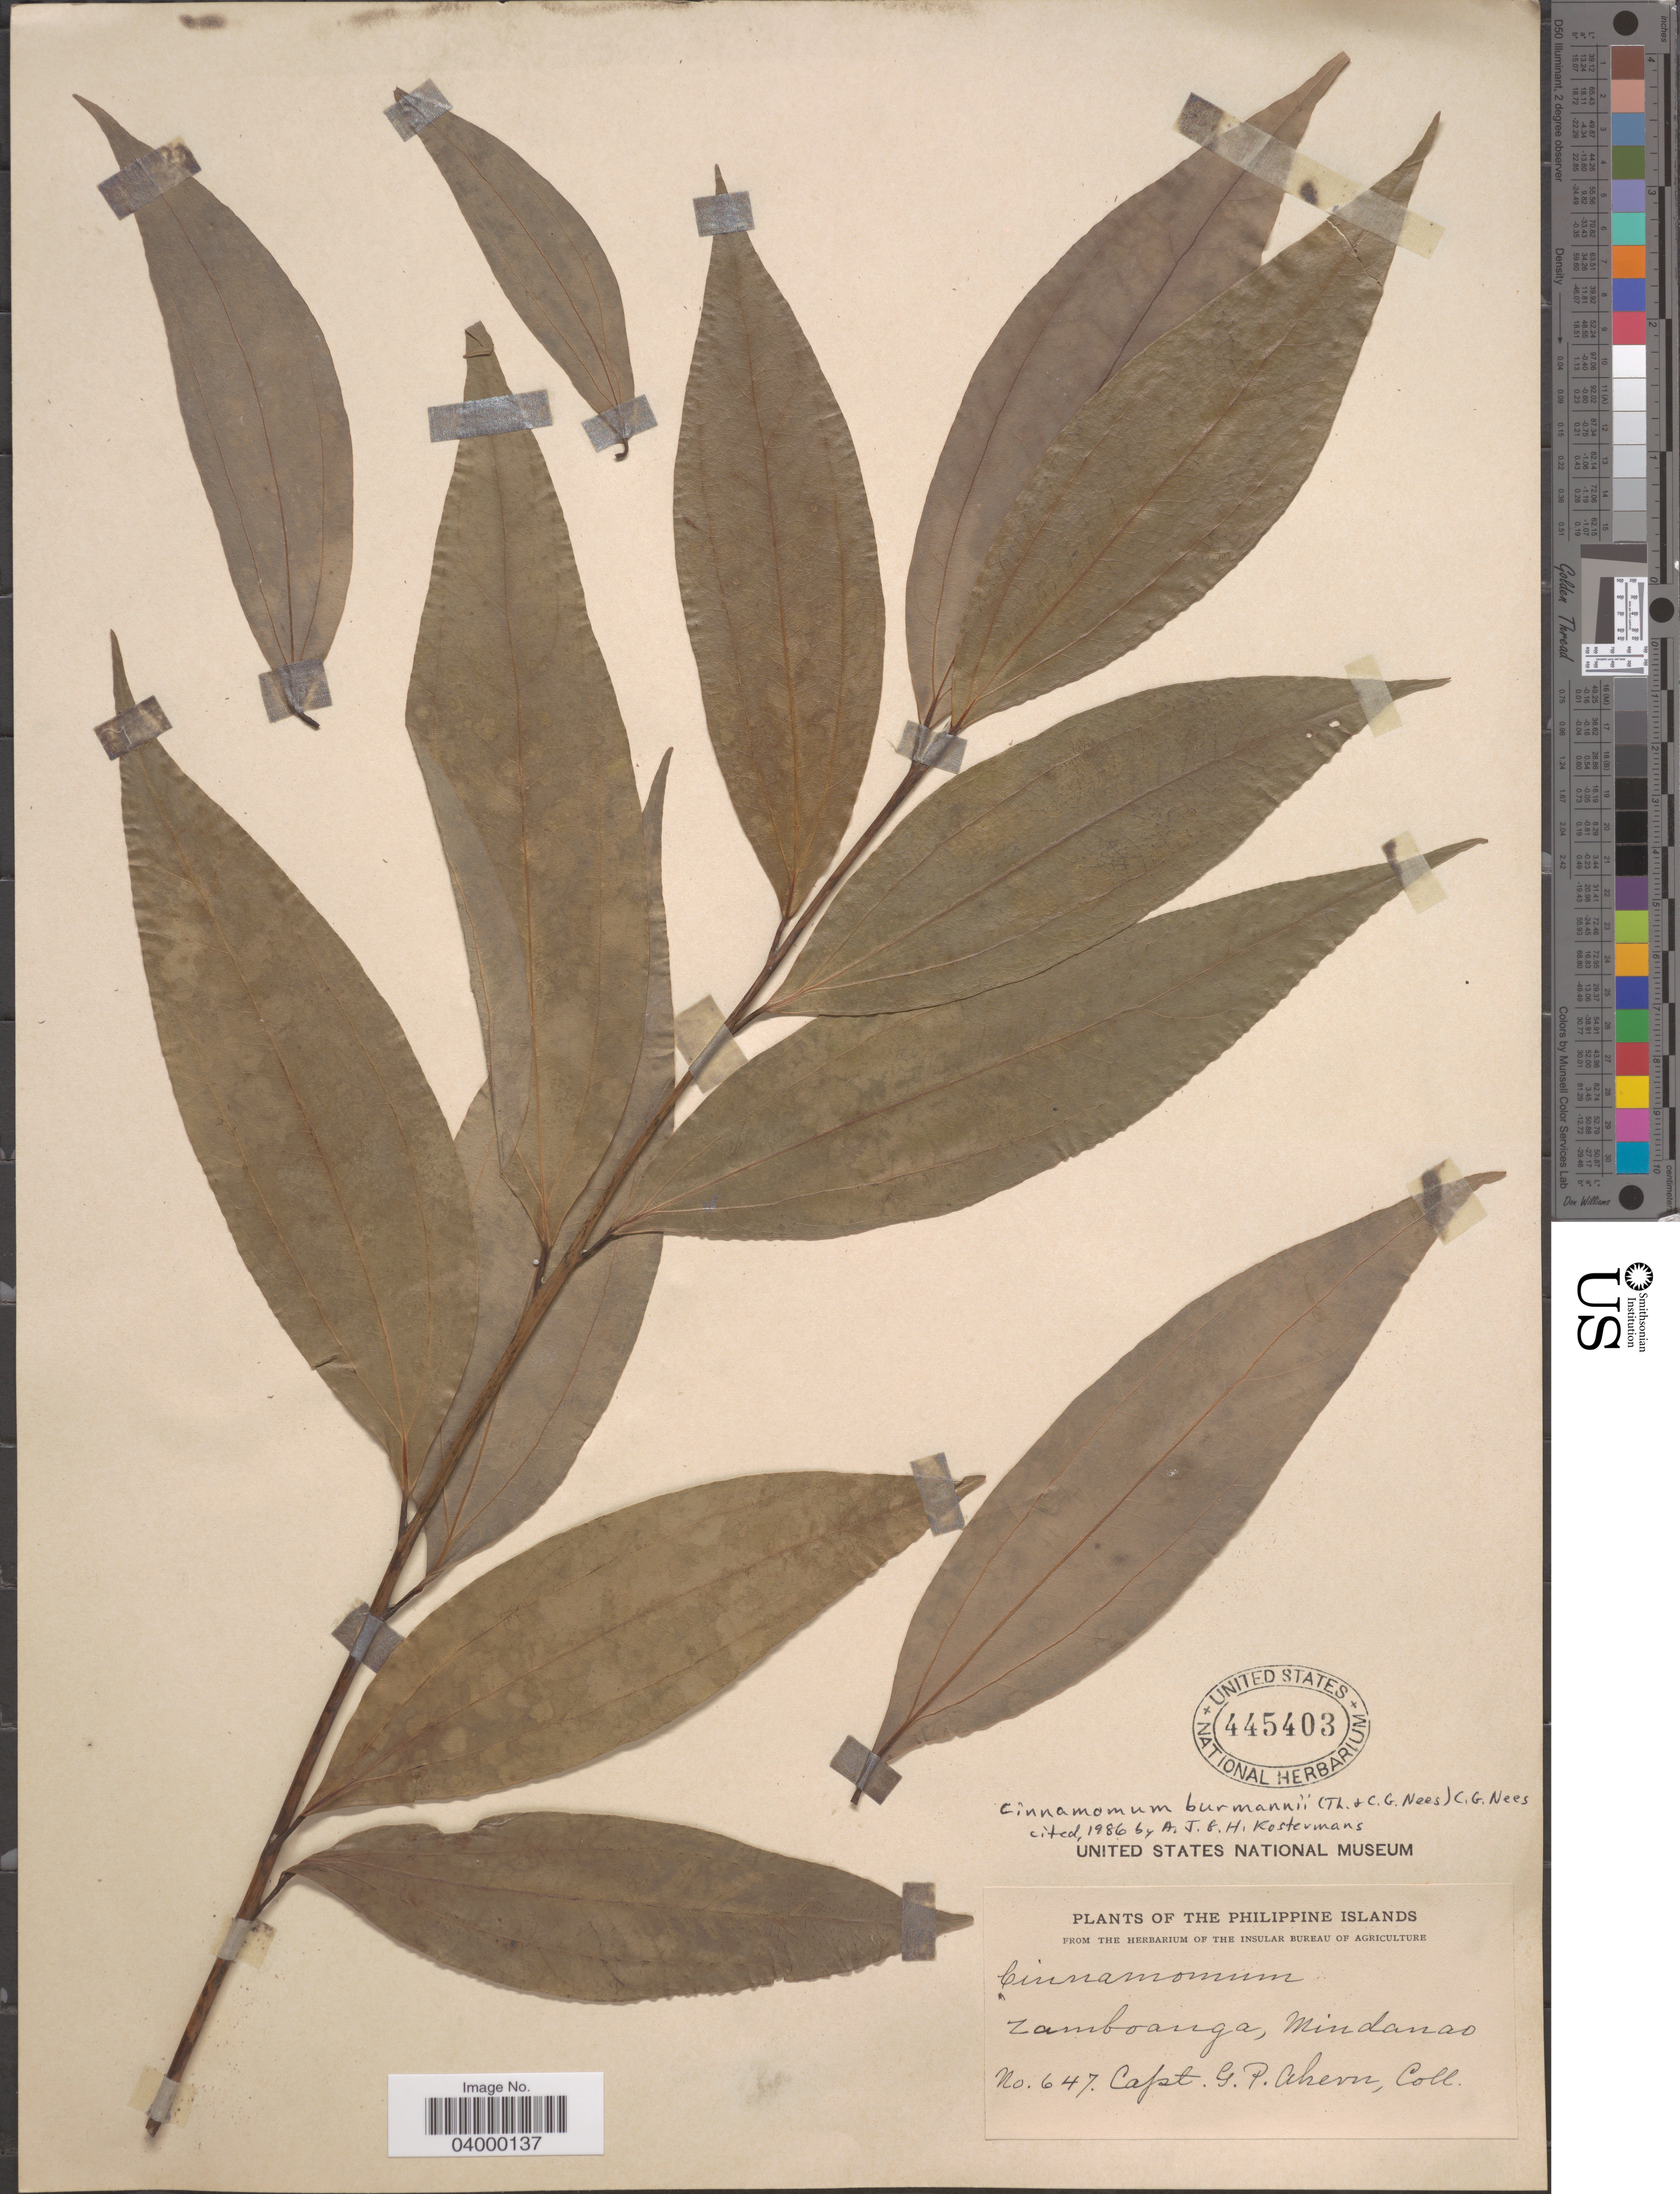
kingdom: Plantae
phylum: Tracheophyta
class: Magnoliopsida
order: Laurales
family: Lauraceae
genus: Cinnamomum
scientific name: Cinnamomum burmannii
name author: (Nees & T. Nees) Blume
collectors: G. Ahern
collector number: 647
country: Philippines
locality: Zamboanga, Mindanao.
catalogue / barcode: US 445403